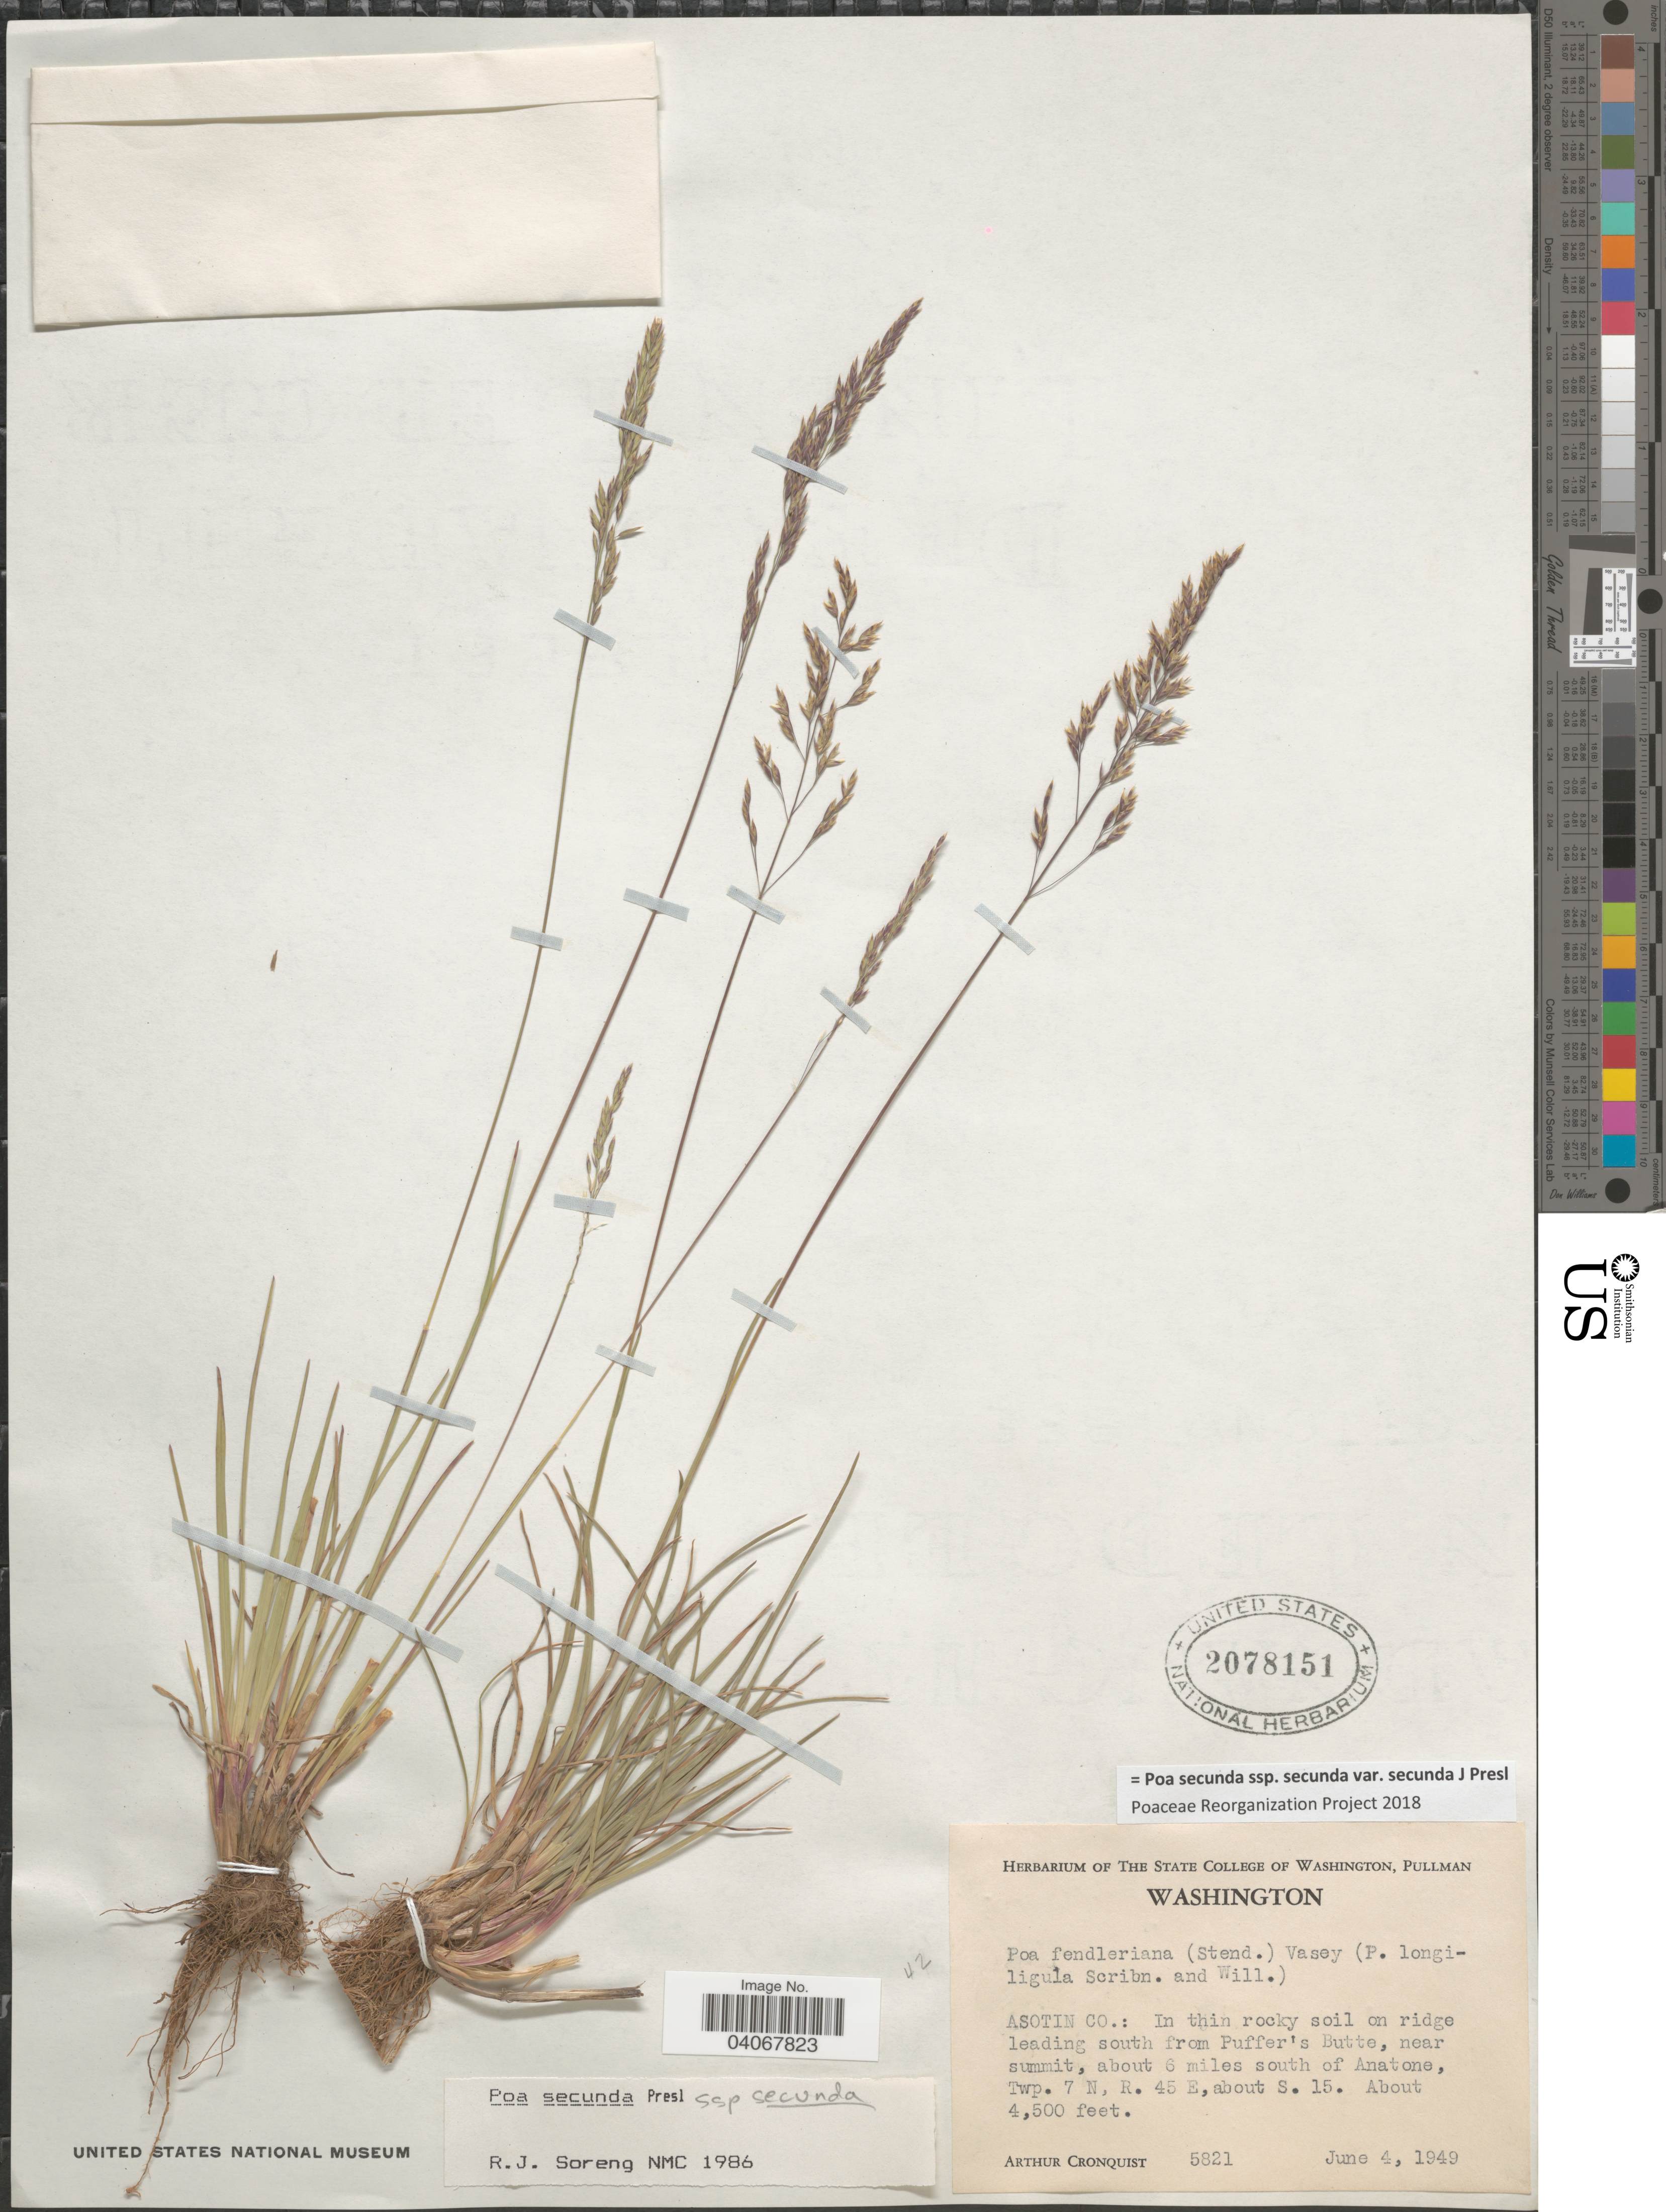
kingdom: Plantae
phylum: Tracheophyta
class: Liliopsida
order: Poales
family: Poaceae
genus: Poa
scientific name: Poa secunda subsp. secunda var. secunda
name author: J. Presl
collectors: A. J. Cronquist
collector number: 5821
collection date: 1949-06-04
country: United States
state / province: Washington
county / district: Asotin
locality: Asotin Co.: In thin rocky soil on ridge leading south from Puffer's Butte, near summit, about 6 miles south of Anatone, Twp. 7 N, R. 45 E, about S. 15.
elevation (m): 1372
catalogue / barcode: US 2078151